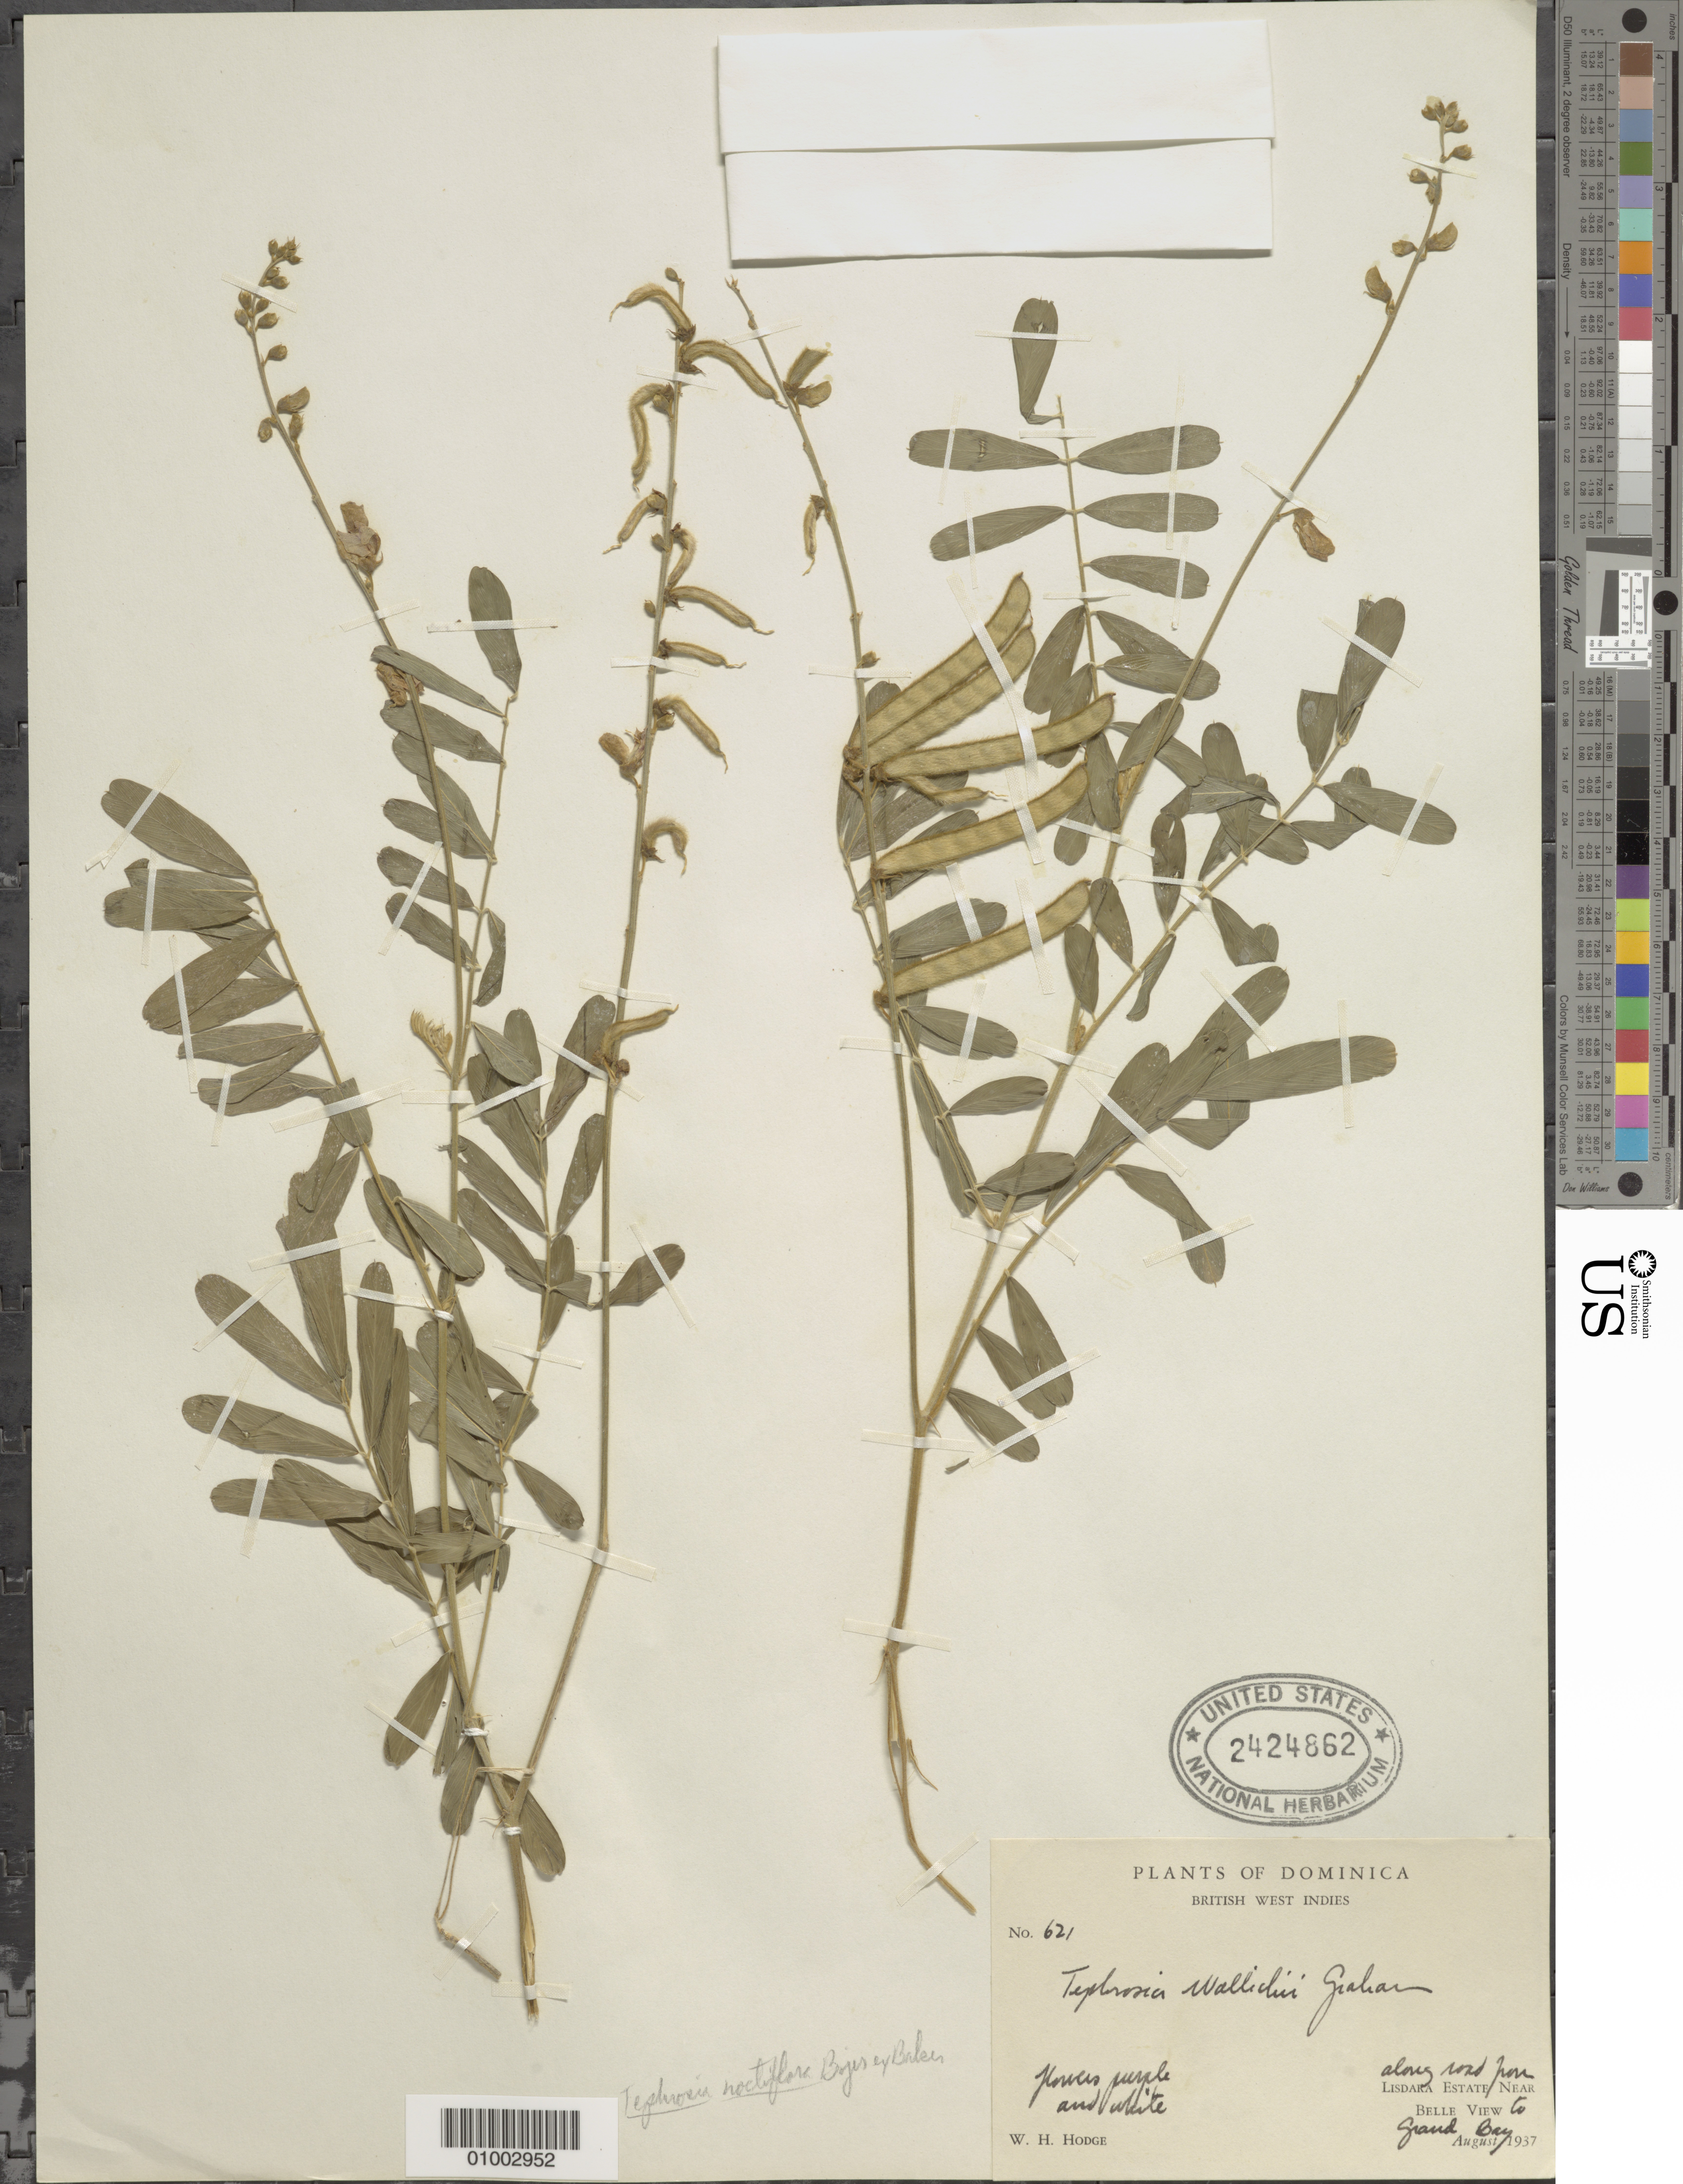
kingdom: Plantae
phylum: Tracheophyta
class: Magnoliopsida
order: Fabales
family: Fabaceae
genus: Tephrosia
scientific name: Tephrosia noctiflora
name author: Bojer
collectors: W. Hodge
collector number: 621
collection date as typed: Aug 1937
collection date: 1937-08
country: Dominica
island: Dominica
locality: Along road from Lisdara Estate near Belle View to Grand Bay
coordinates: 0 N, 0 E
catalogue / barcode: US 2424862